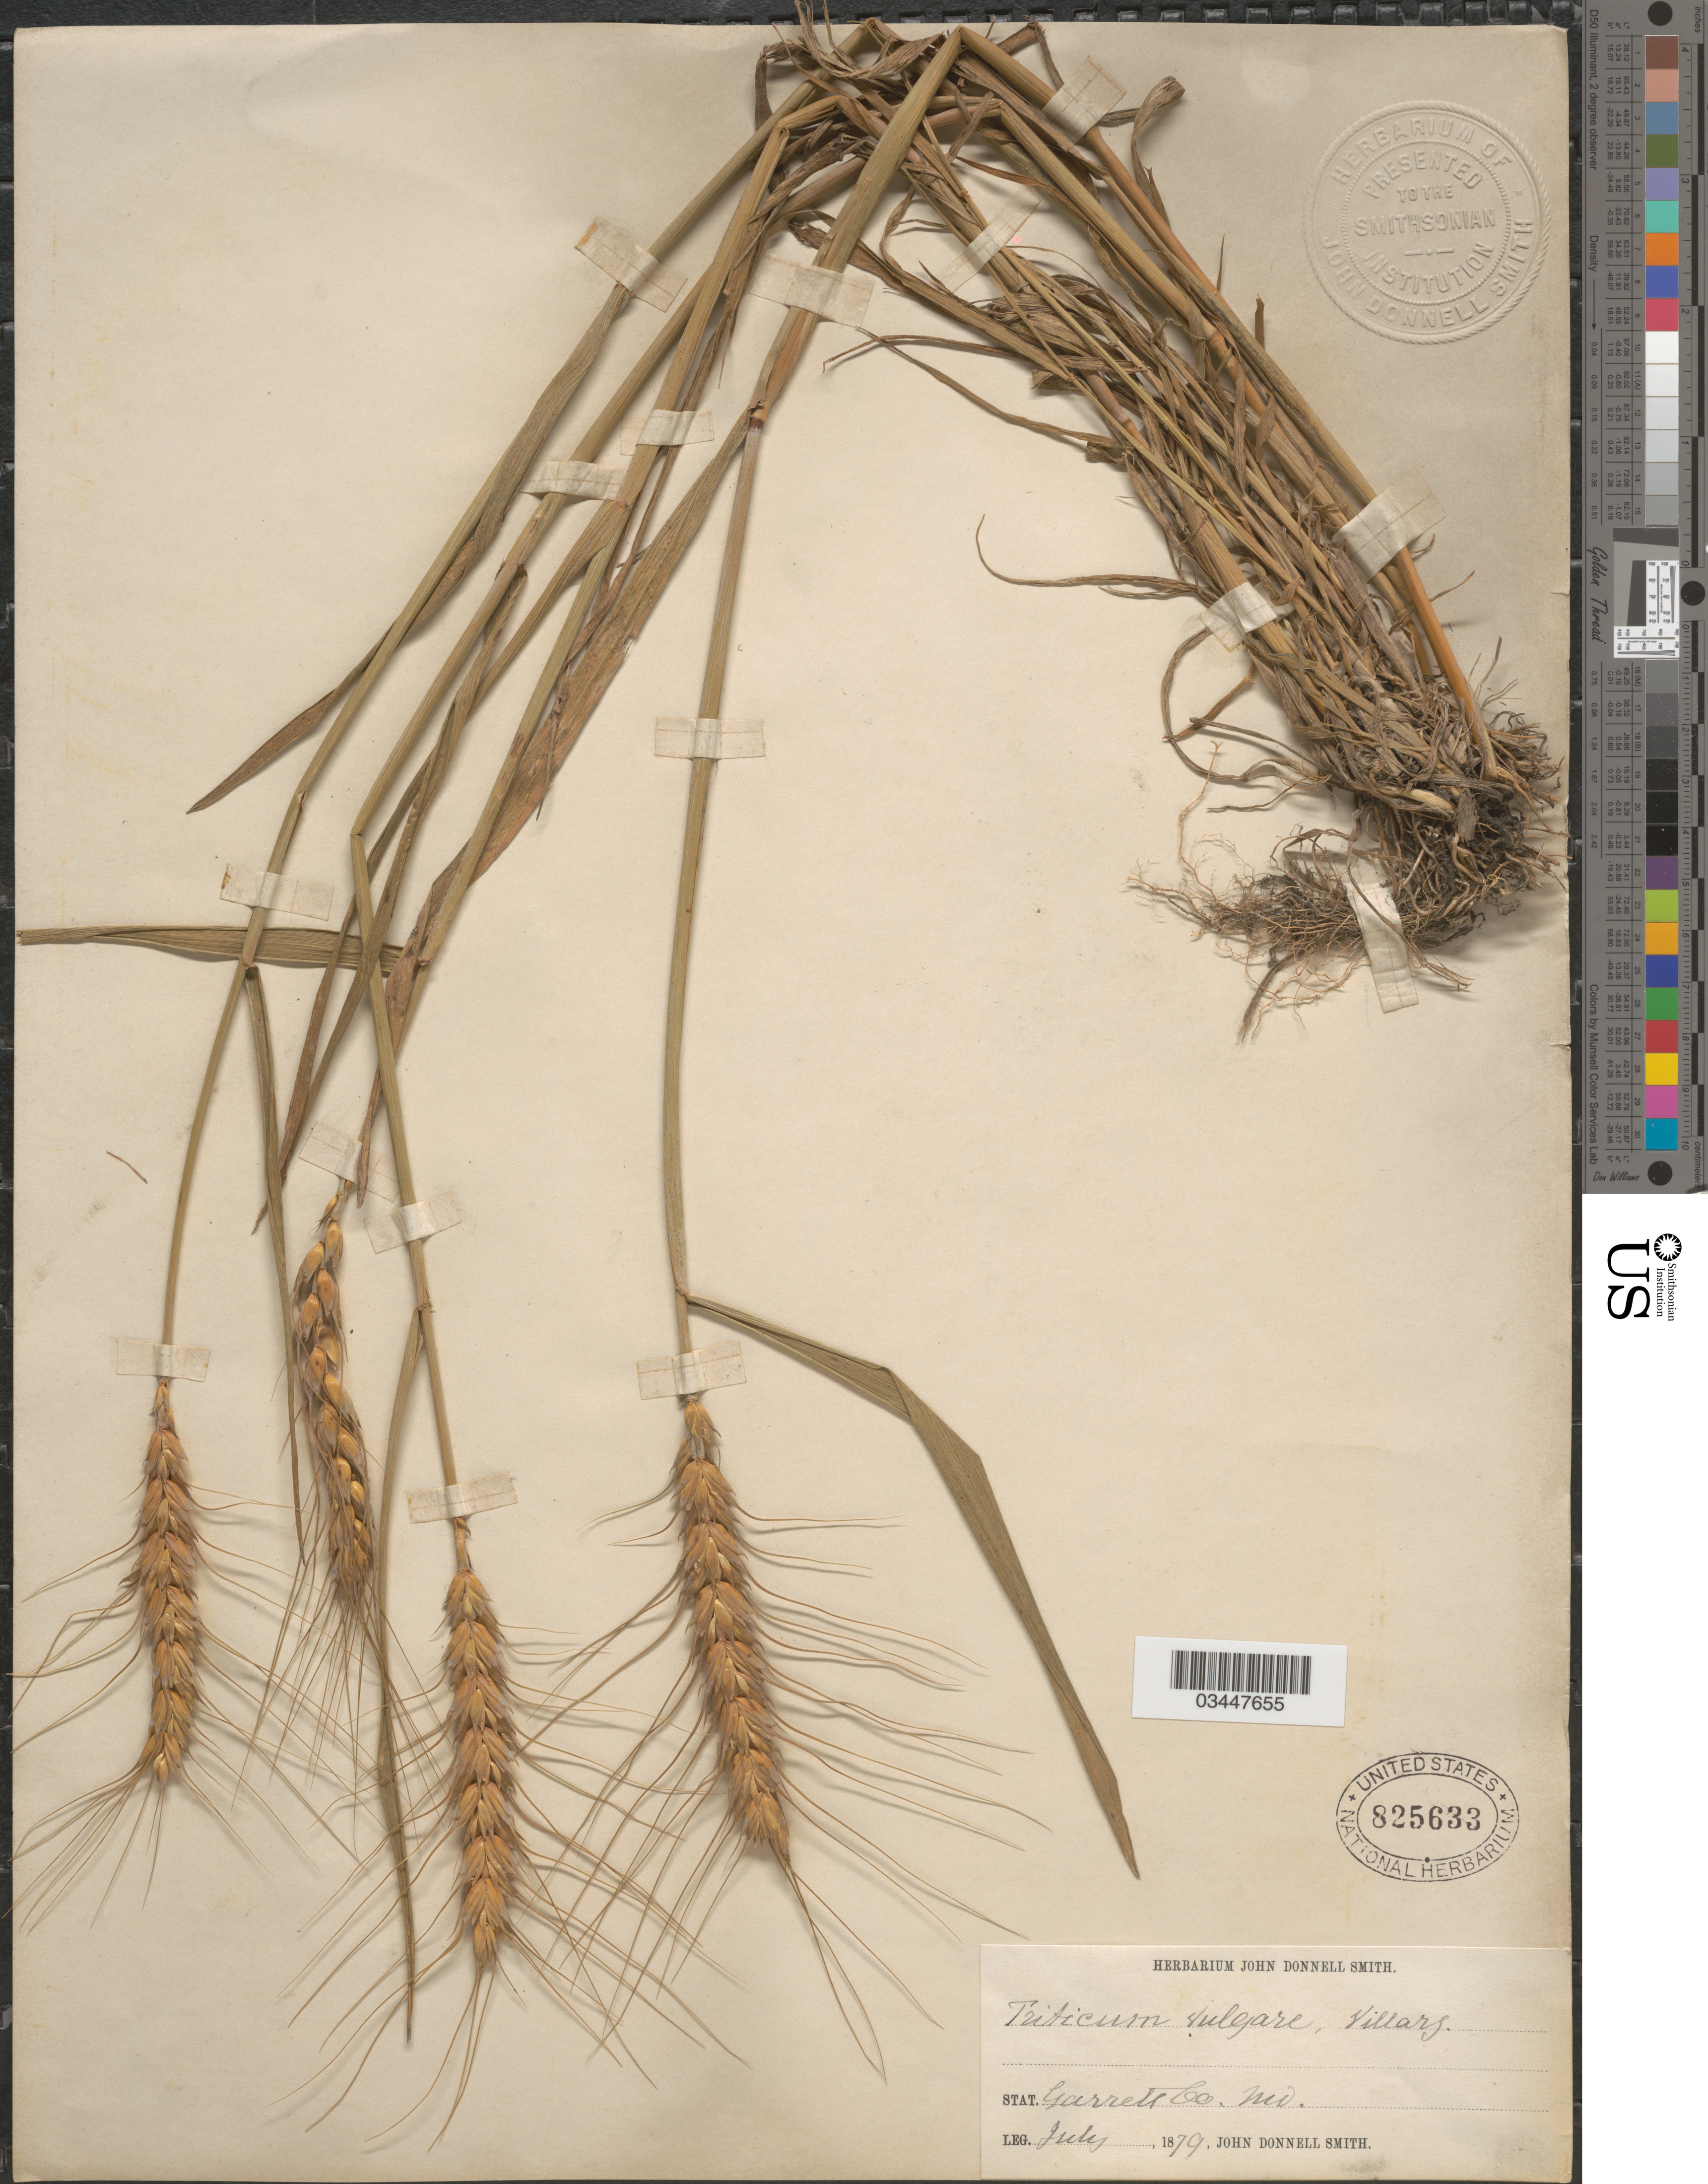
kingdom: Plantae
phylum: Tracheophyta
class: Liliopsida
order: Poales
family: Poaceae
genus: Triticum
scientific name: Triticum aestivum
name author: L.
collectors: J. Donnell Smith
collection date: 1879-07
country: United States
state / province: Maryland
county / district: Garrett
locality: Garrett Co.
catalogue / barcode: US 825633